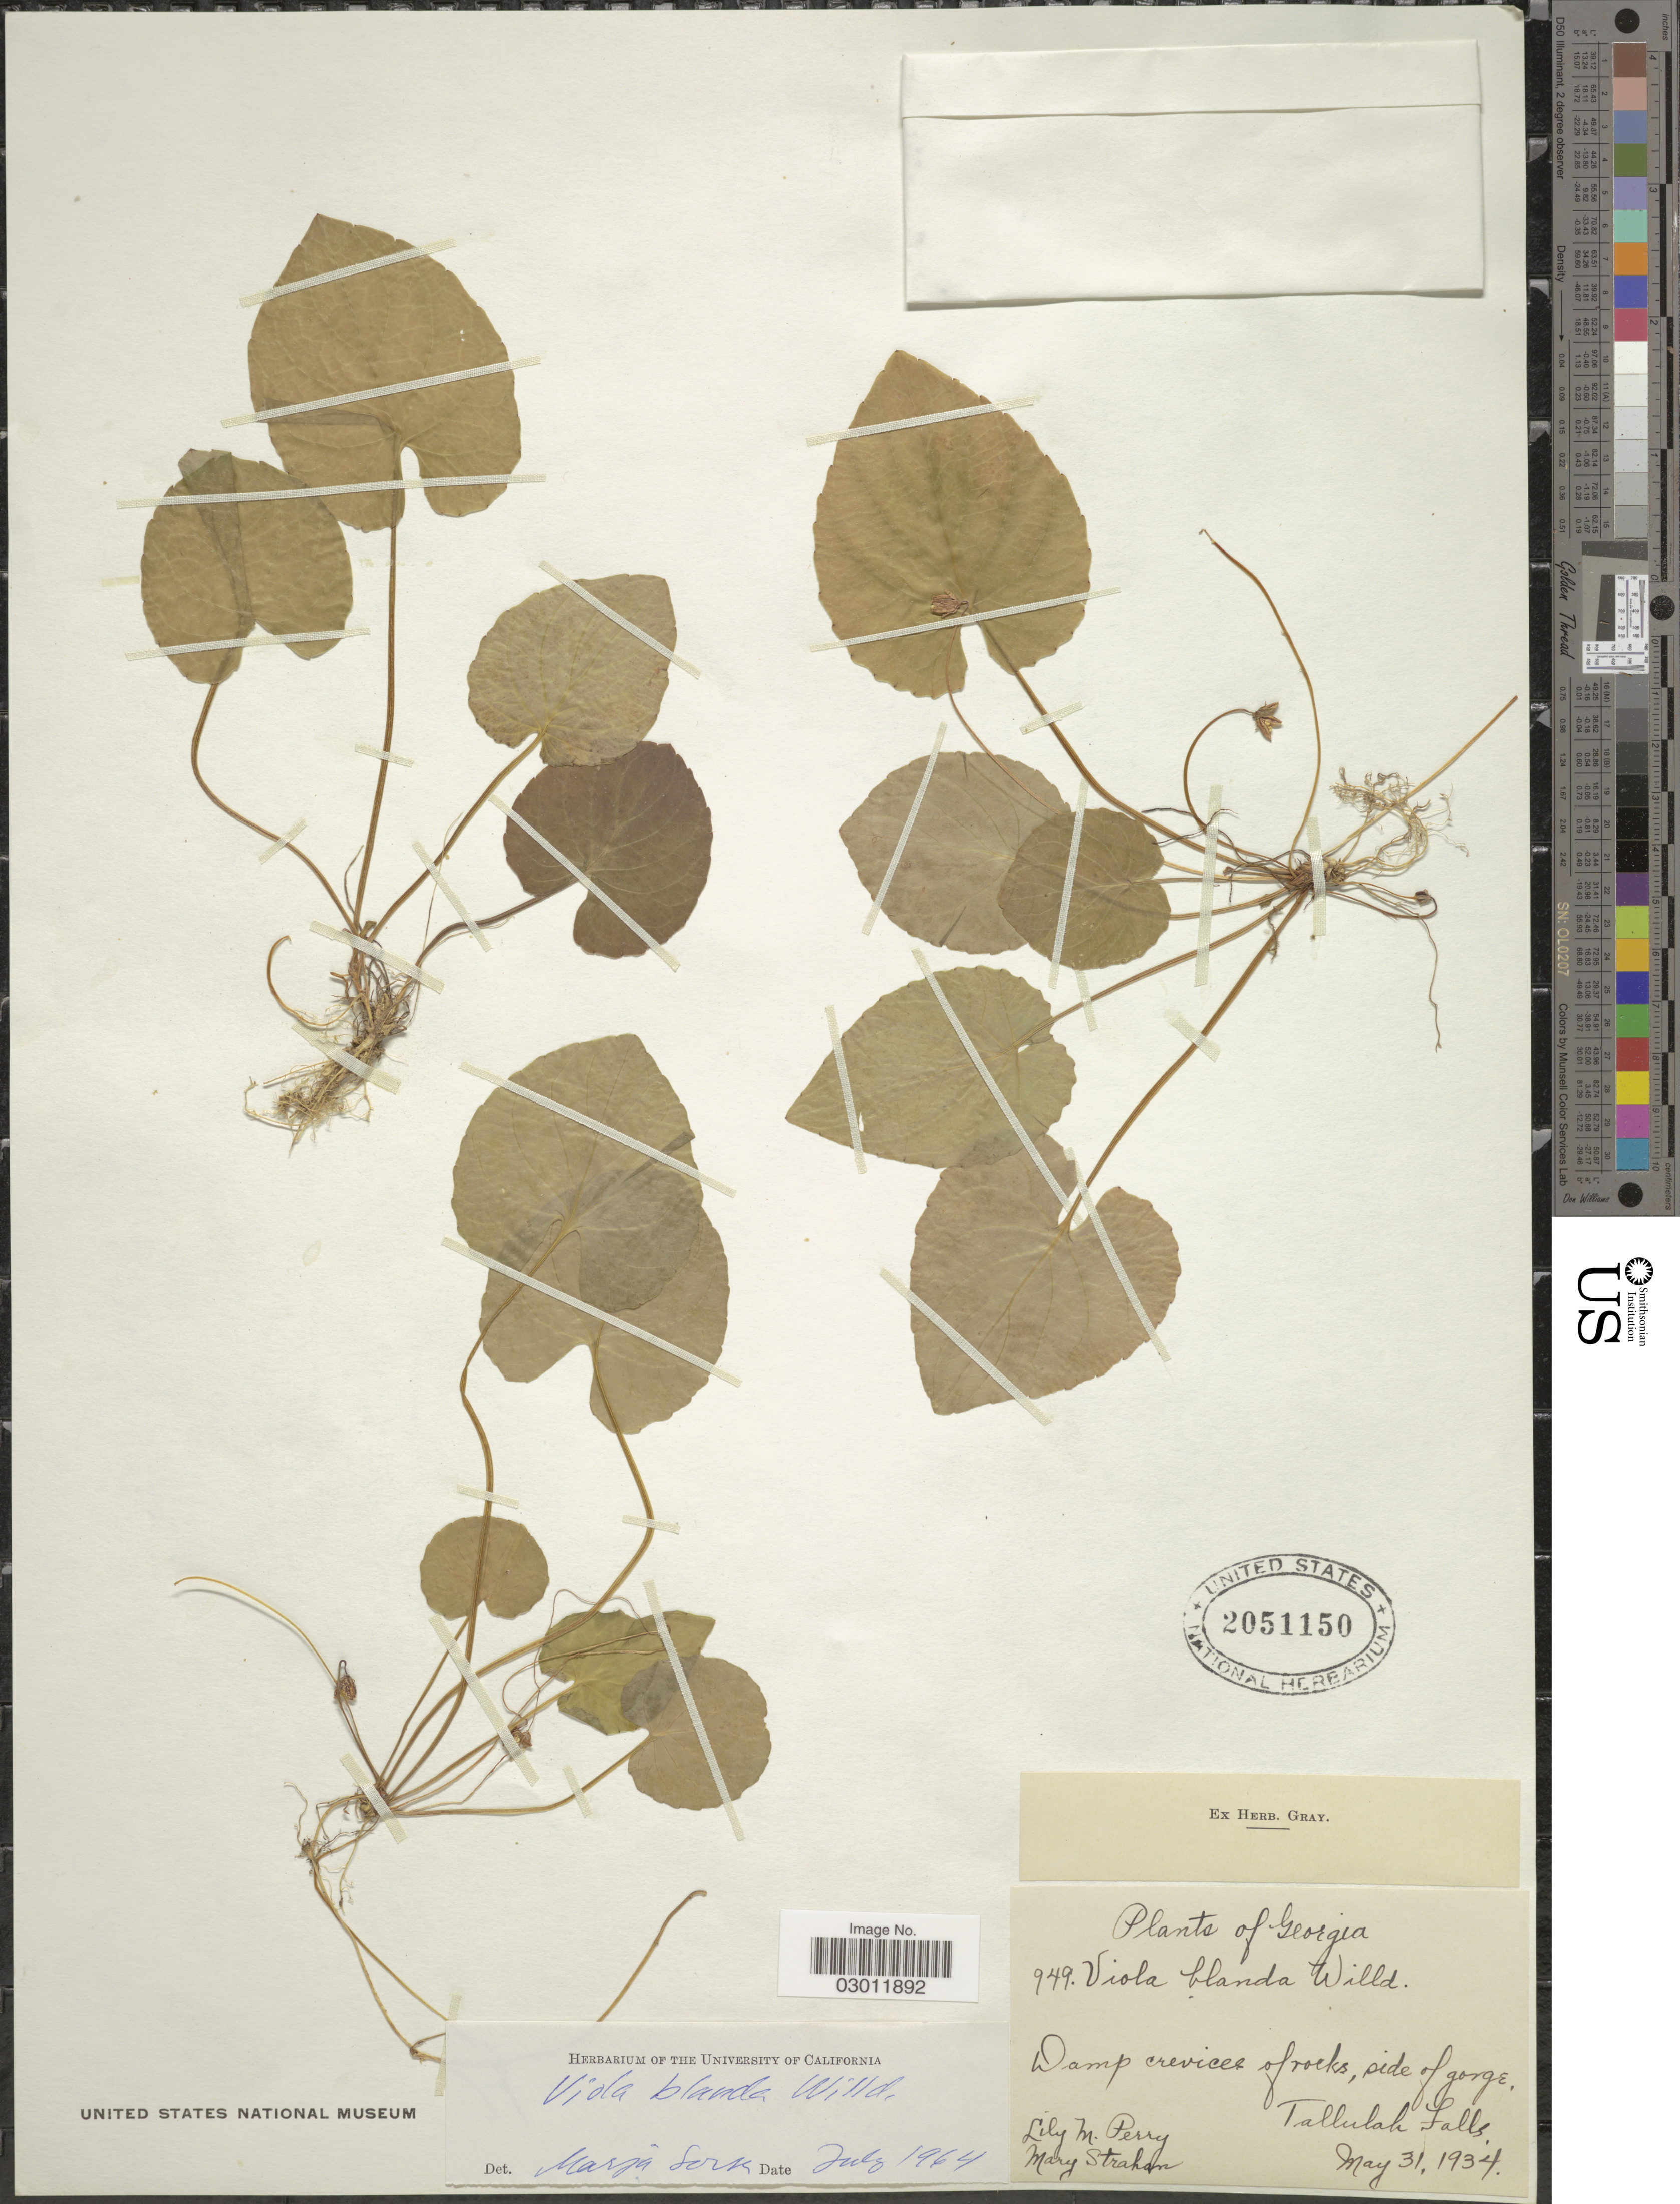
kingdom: Plantae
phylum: Tracheophyta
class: Magnoliopsida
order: Malpighiales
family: Violaceae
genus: Viola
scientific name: Viola blanda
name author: Willd.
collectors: L. M. Perry & M. Strahan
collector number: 949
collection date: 1934-05-31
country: United States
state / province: Georgia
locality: Side of george, Tallulah Falls.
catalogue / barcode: US 2051150